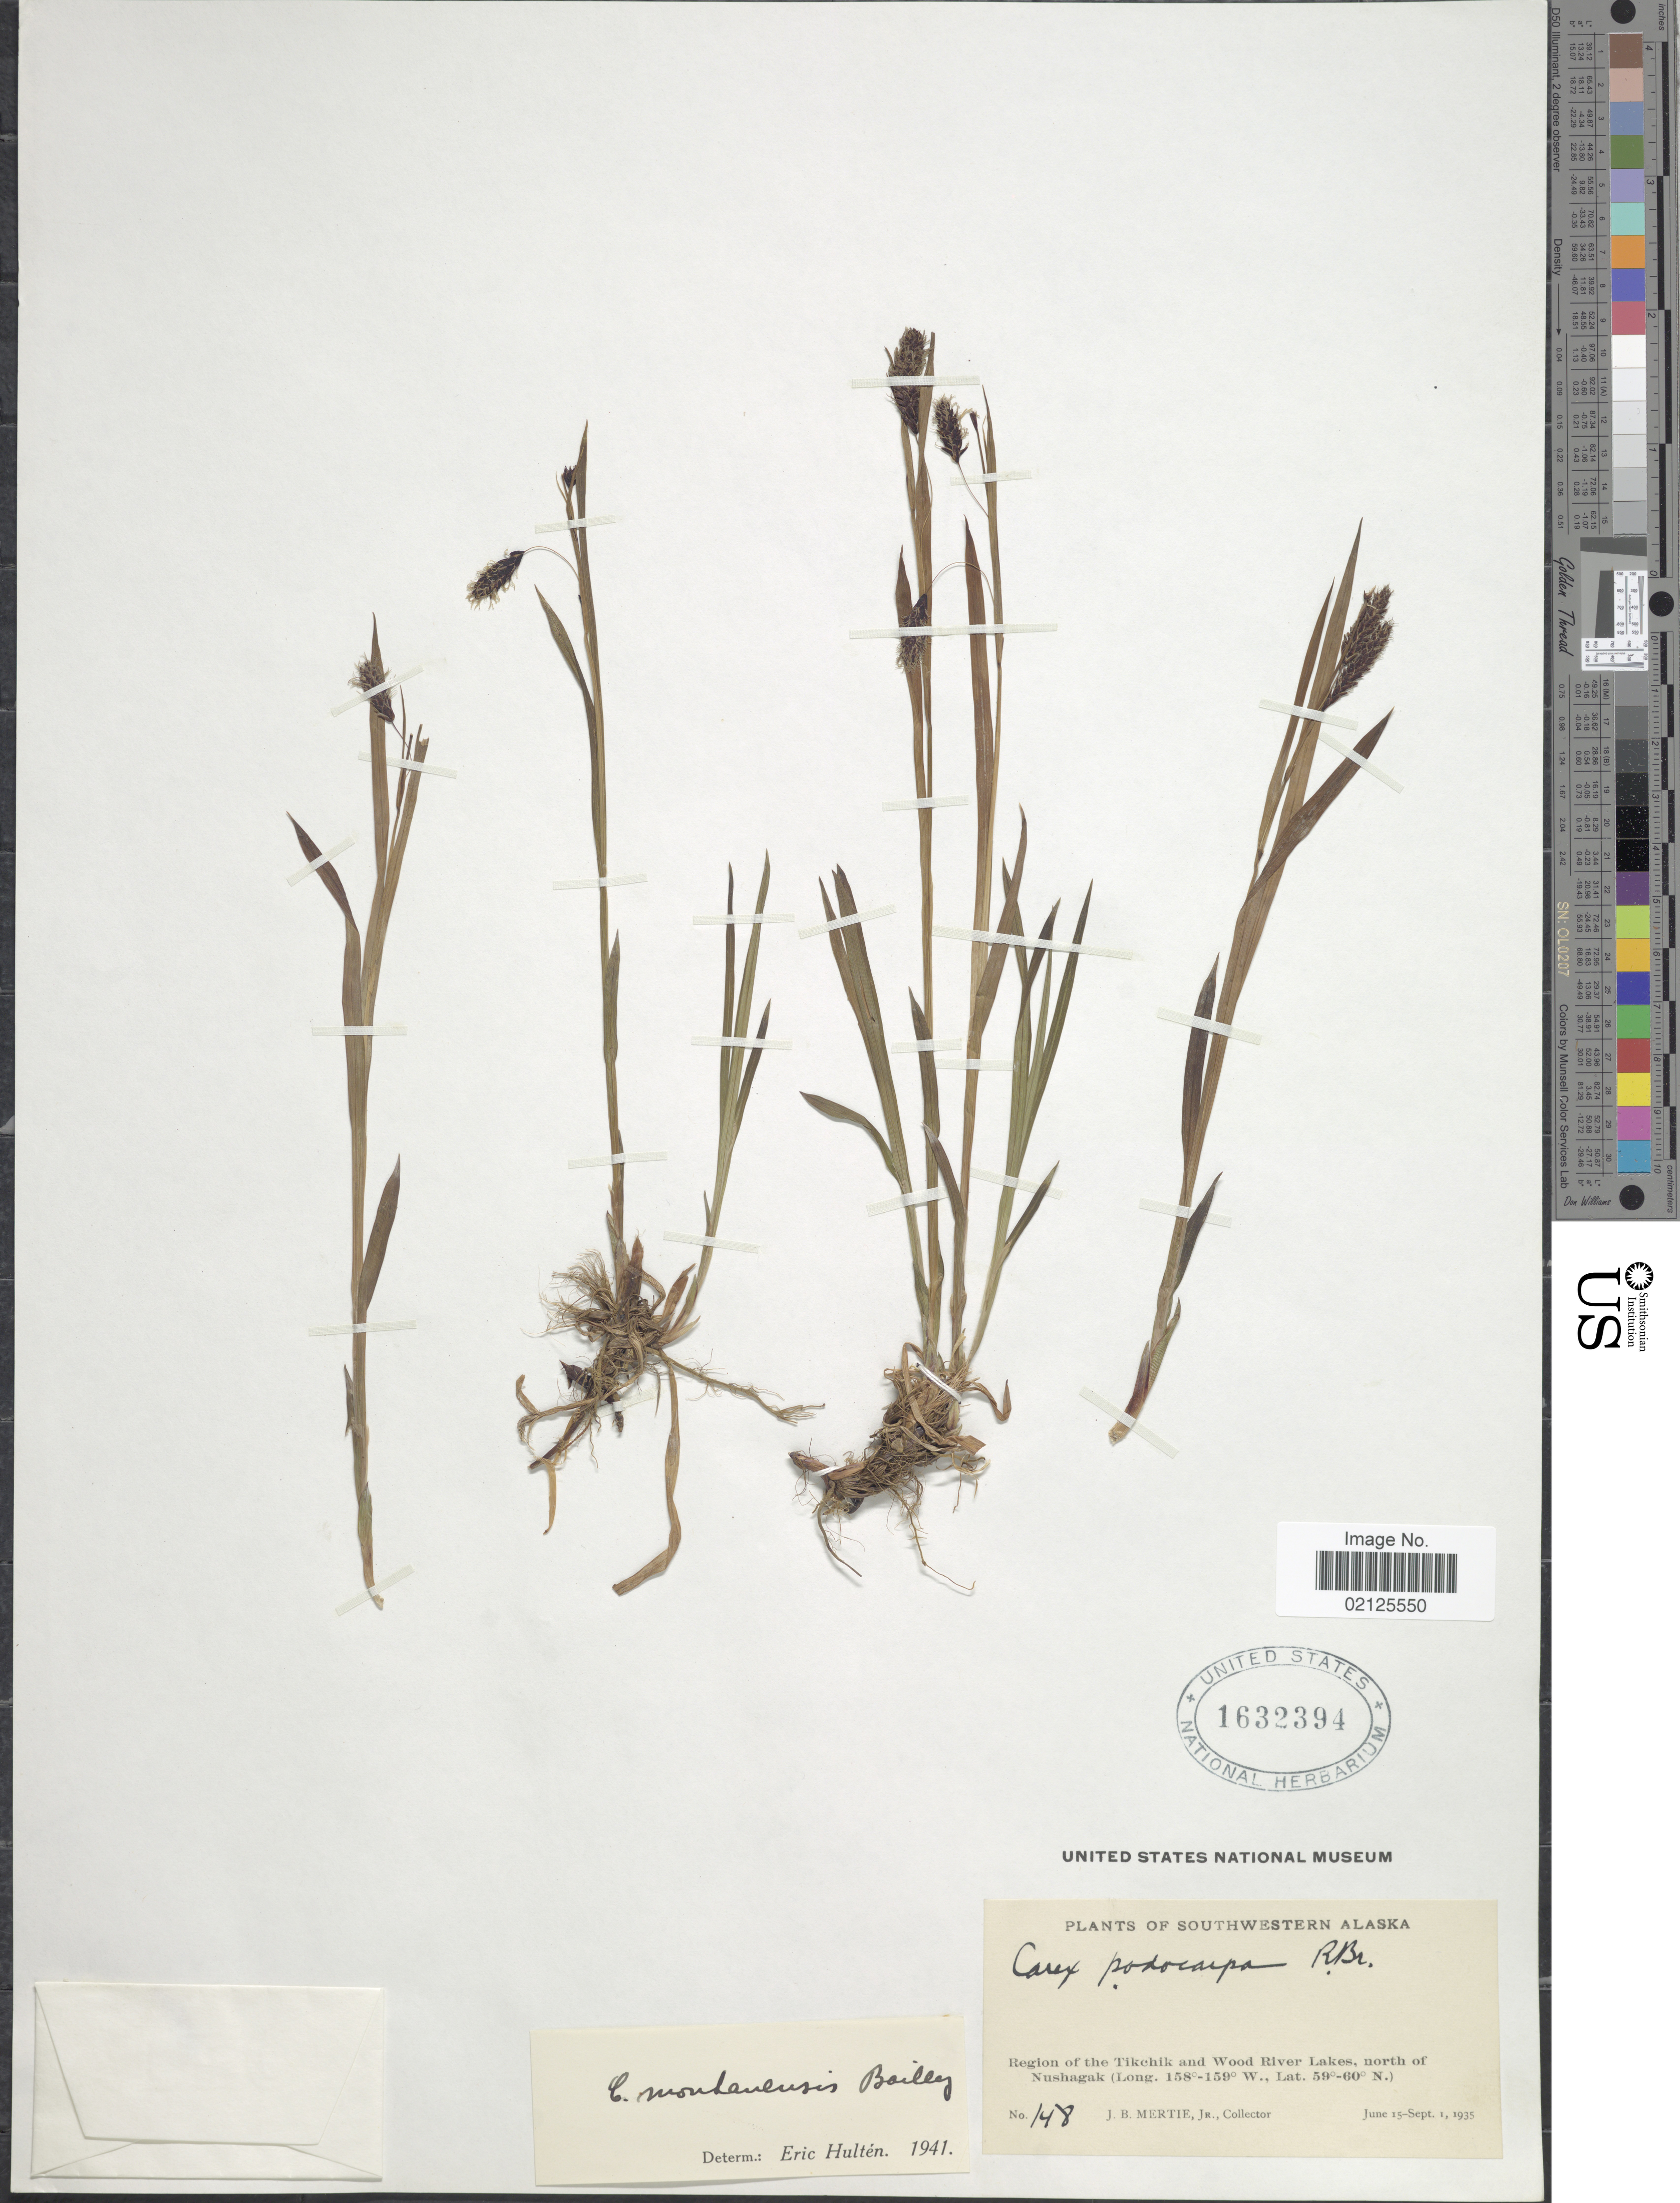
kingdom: Plantae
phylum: Tracheophyta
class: Liliopsida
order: Poales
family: Cyperaceae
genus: Carex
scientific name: Carex podocarpa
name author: R. Br.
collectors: J. Mertie Jr.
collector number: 148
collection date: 1935-06-15/1935-09-01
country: United States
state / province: Alaska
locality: Southwestern, Region of the Tikchik and Wood River Lakes, north of Nushagak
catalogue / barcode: US 1632394